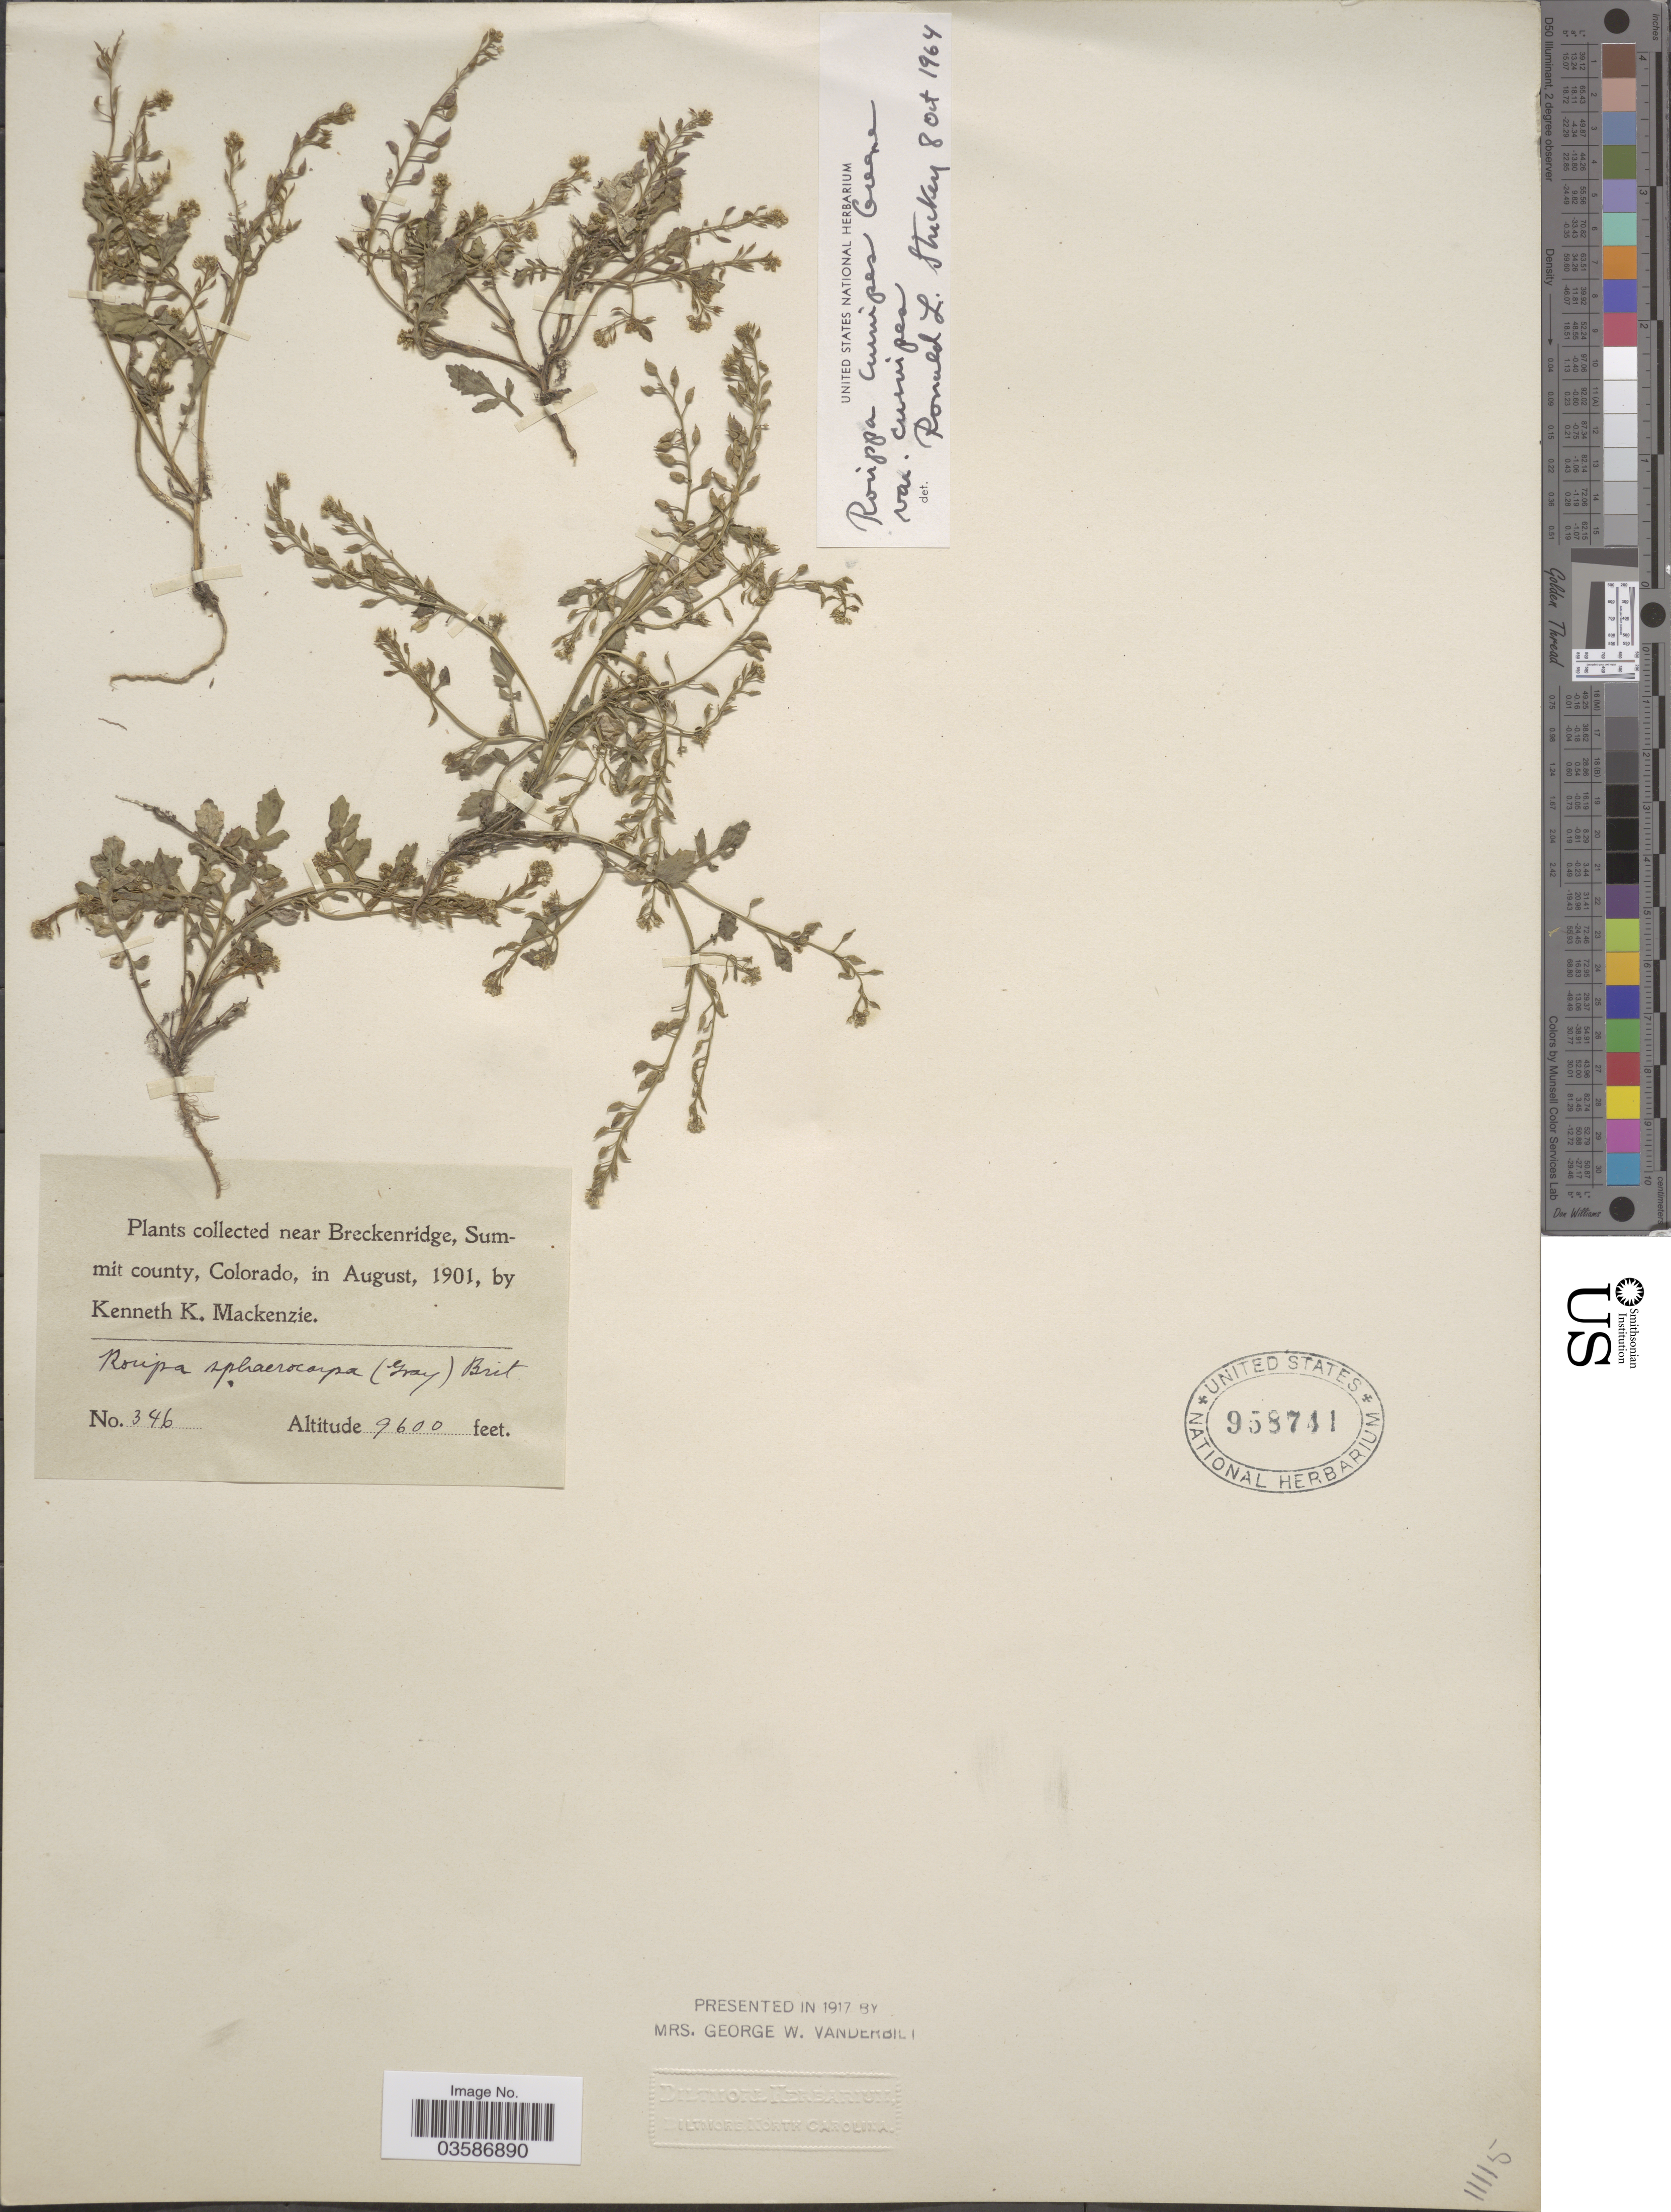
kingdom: Plantae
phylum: Tracheophyta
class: Magnoliopsida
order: Brassicales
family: Brassicaceae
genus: Rorippa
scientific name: Rorippa curvipes var. curvipes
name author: Greene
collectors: K. K. Mackenzie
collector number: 346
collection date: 1901-08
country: United States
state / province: Colorado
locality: Near Breckenridge, Summit county.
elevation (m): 2926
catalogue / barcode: US 958741